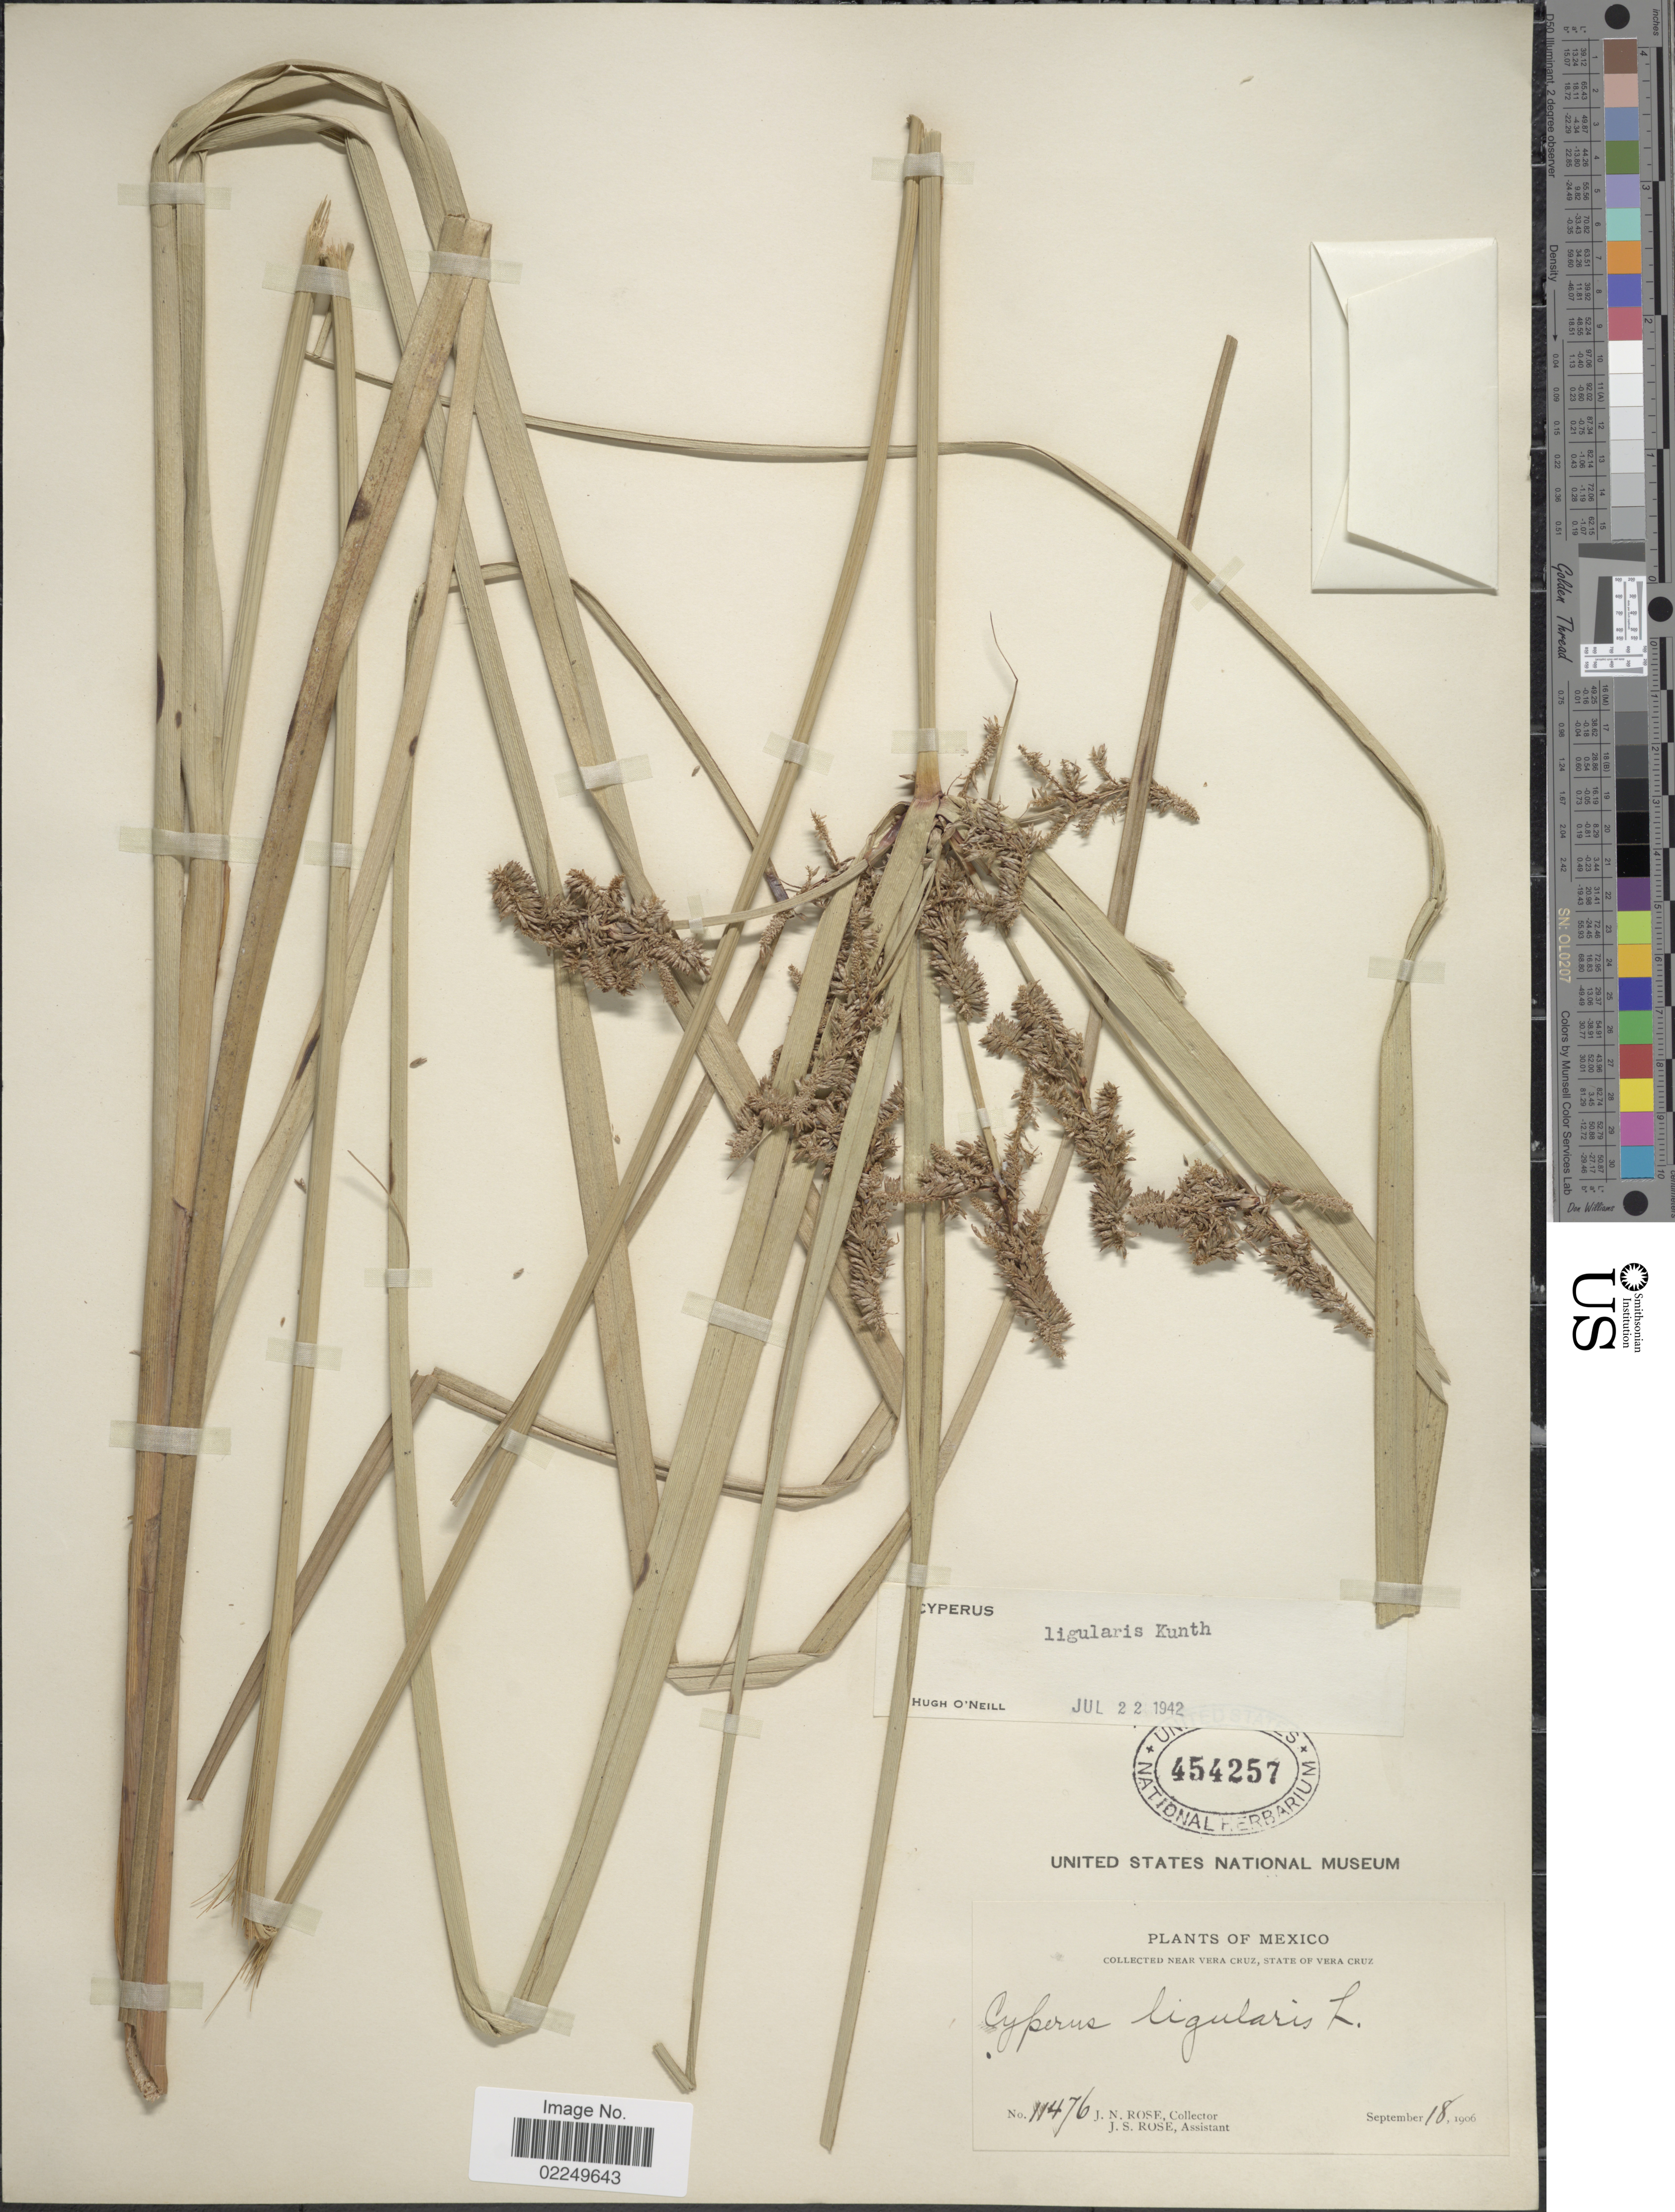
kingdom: Plantae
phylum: Tracheophyta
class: Liliopsida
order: Poales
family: Cyperaceae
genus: Cyperus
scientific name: Cyperus ligularis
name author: L.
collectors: J. N. Rose & J. S. Rose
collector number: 11476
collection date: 1906-09-18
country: Mexico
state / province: Veracruz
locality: Near Vera Cruz, State of Vera Cruz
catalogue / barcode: US 454257